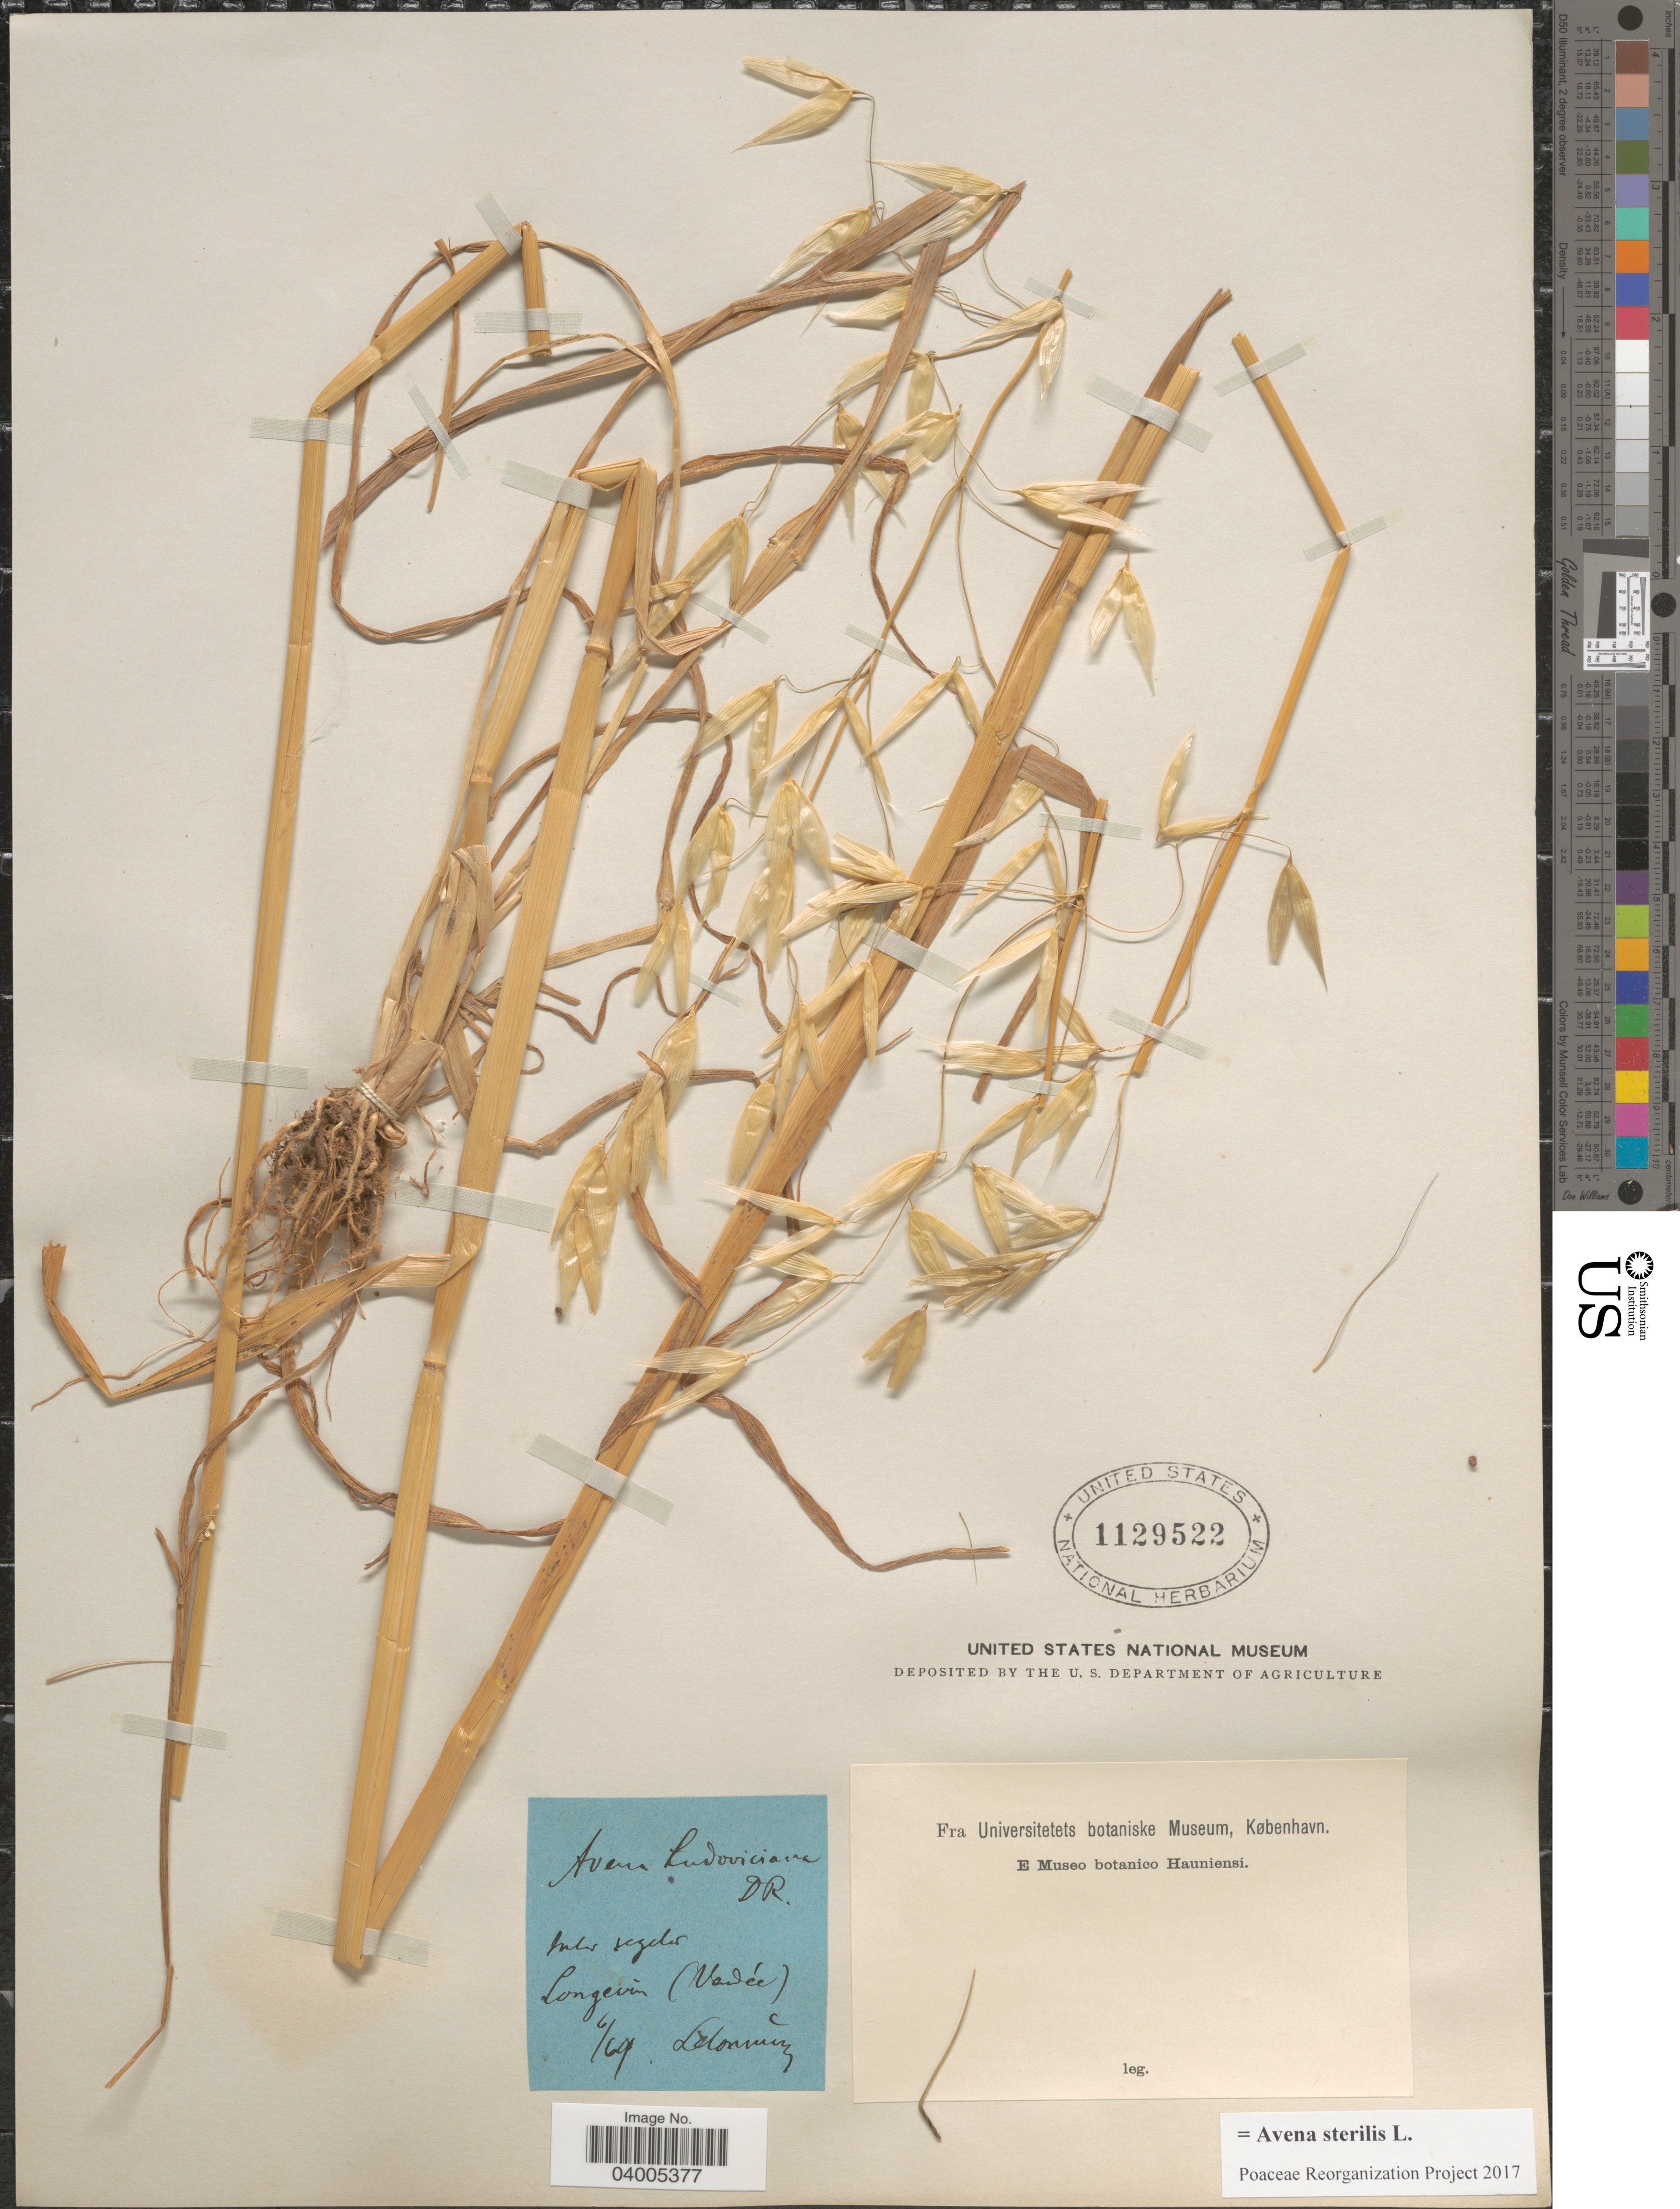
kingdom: Plantae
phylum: Tracheophyta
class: Liliopsida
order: Poales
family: Poaceae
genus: Avena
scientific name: Avena sterilis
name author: L.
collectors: Letourneux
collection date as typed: Transcribed d/m/y: /6/69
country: France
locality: Inter segetes Longeves (Vendée).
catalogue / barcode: US 1129522